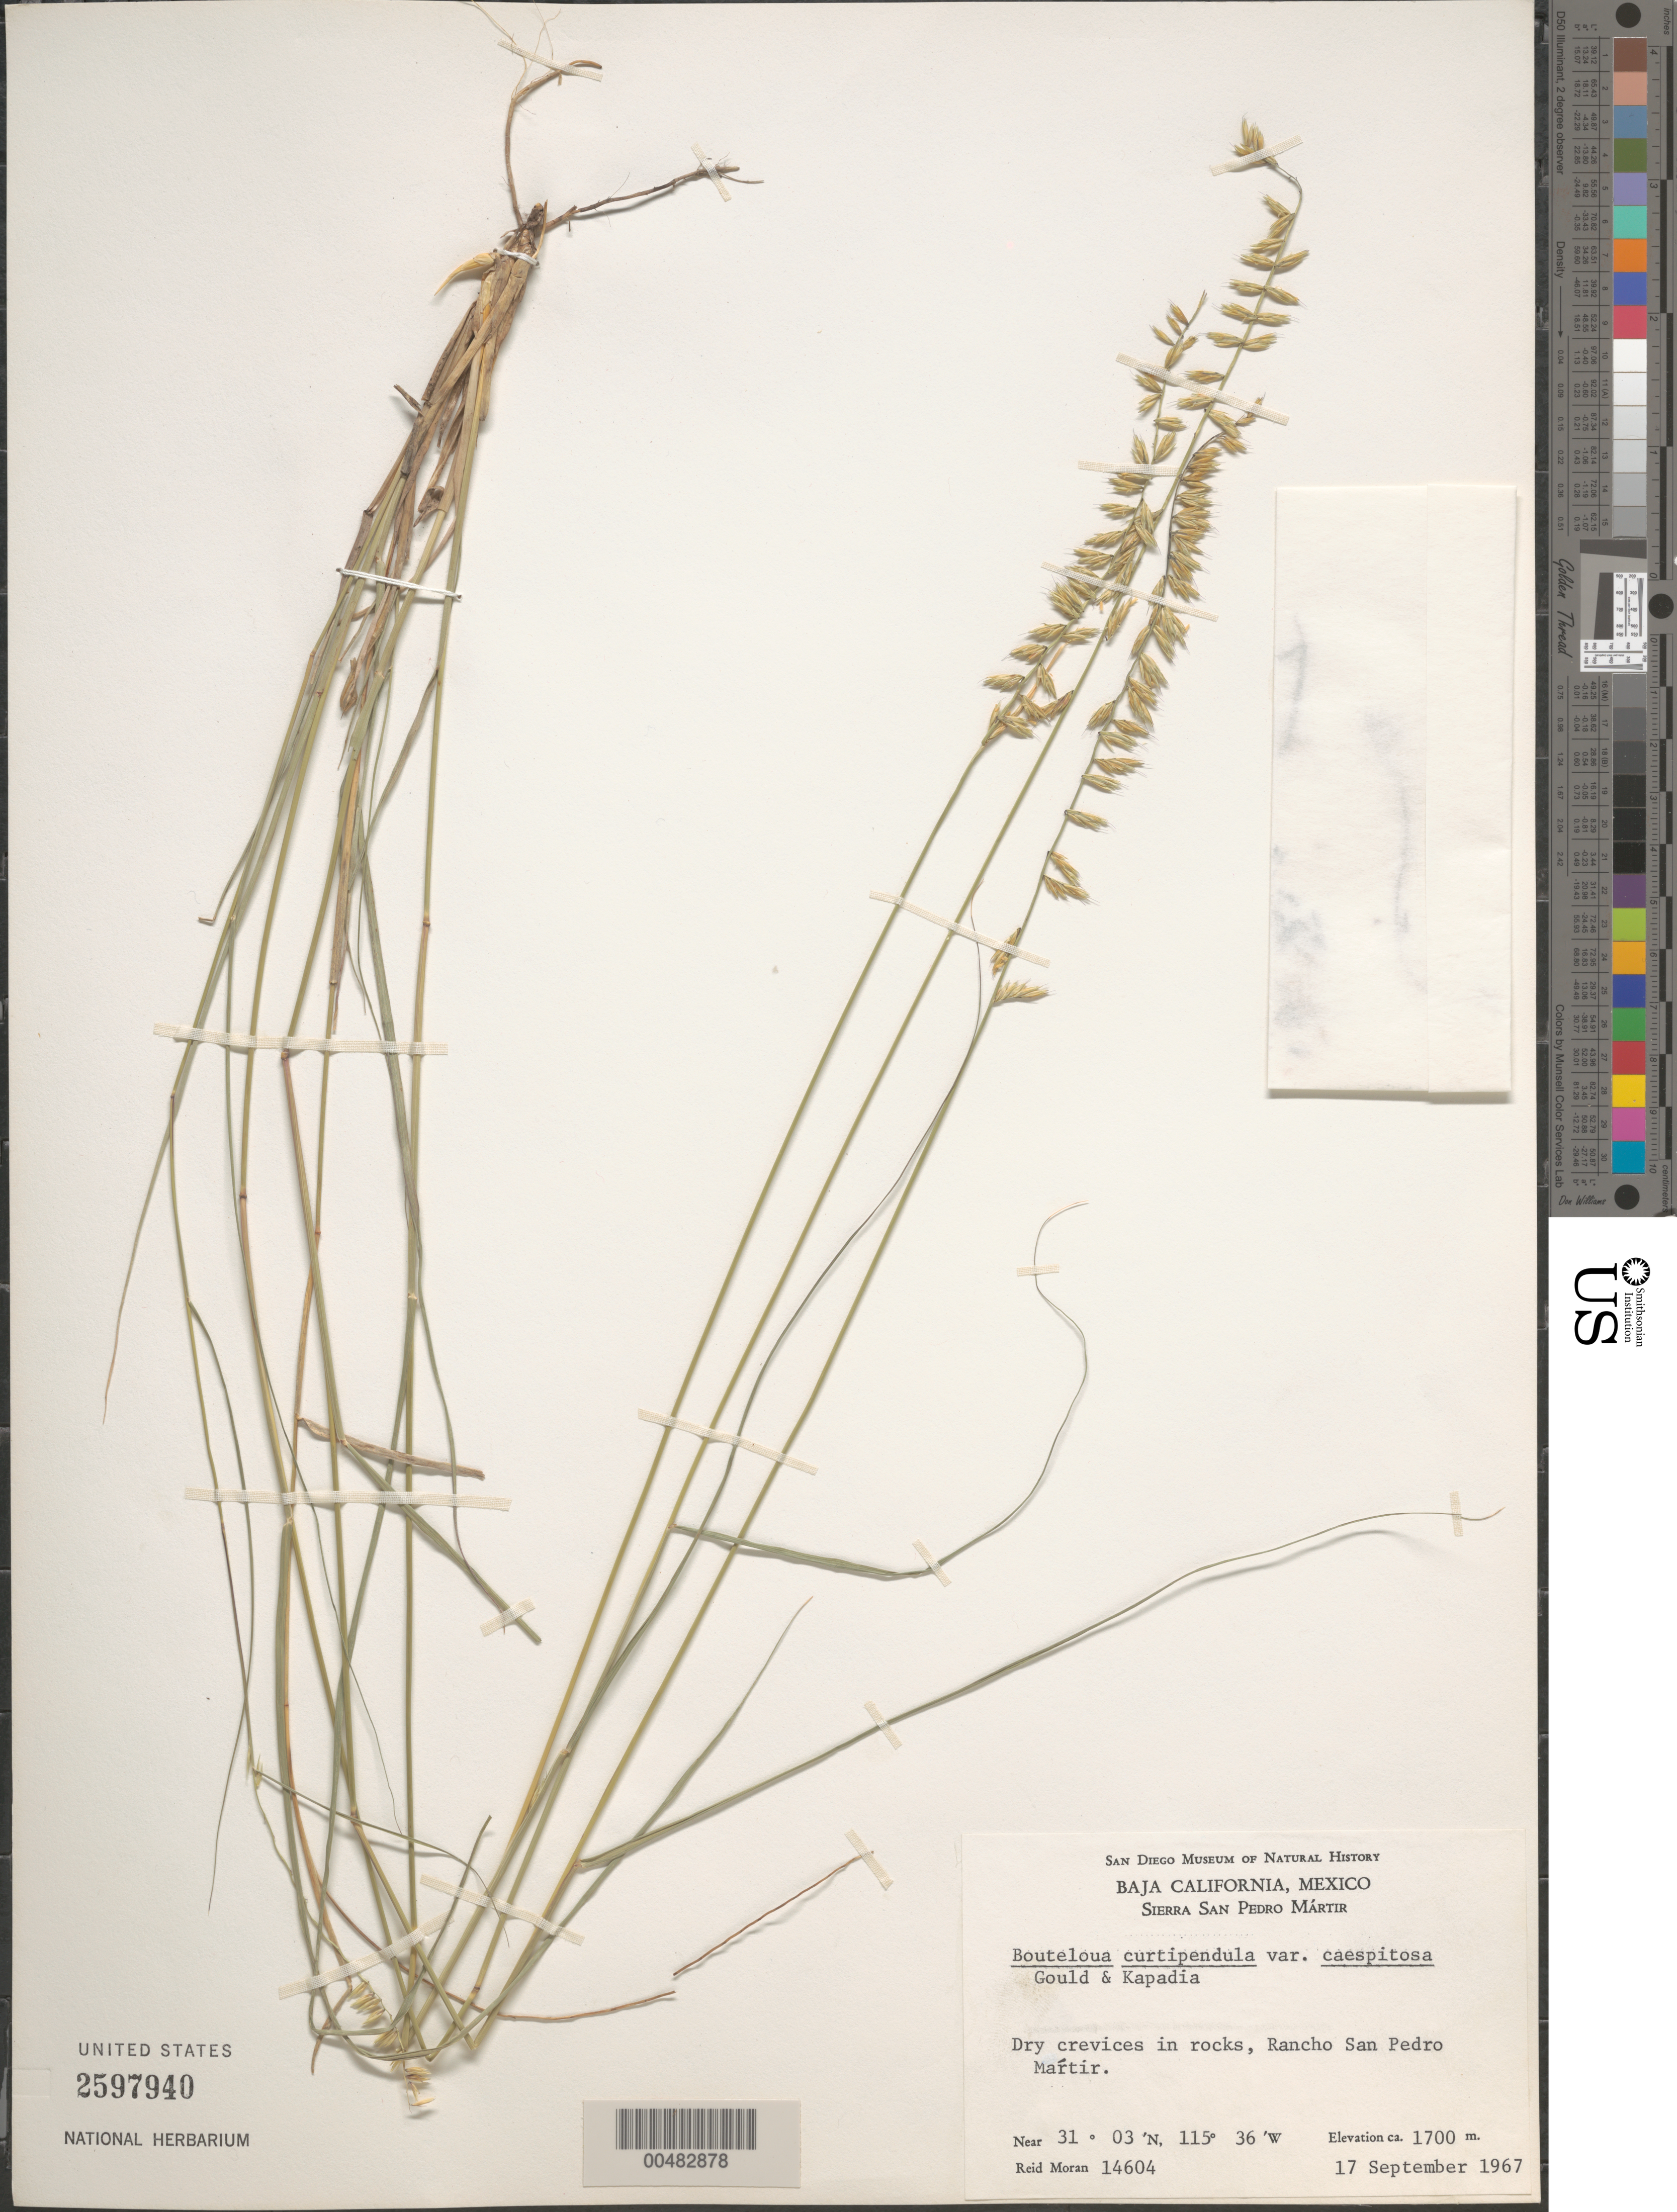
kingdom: Plantae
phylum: Tracheophyta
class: Liliopsida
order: Poales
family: Poaceae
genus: Bouteloua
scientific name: Bouteloua curtipendula var. caespitosa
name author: Gould & Kapadia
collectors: R. V. Moran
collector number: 14604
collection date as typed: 17 Sep 1967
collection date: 1967-09-17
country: Mexico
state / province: Baja California Norte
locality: Sierra San Pedro Mártir, Rancho San Pedro Mártir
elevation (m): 1700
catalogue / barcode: US 2597940